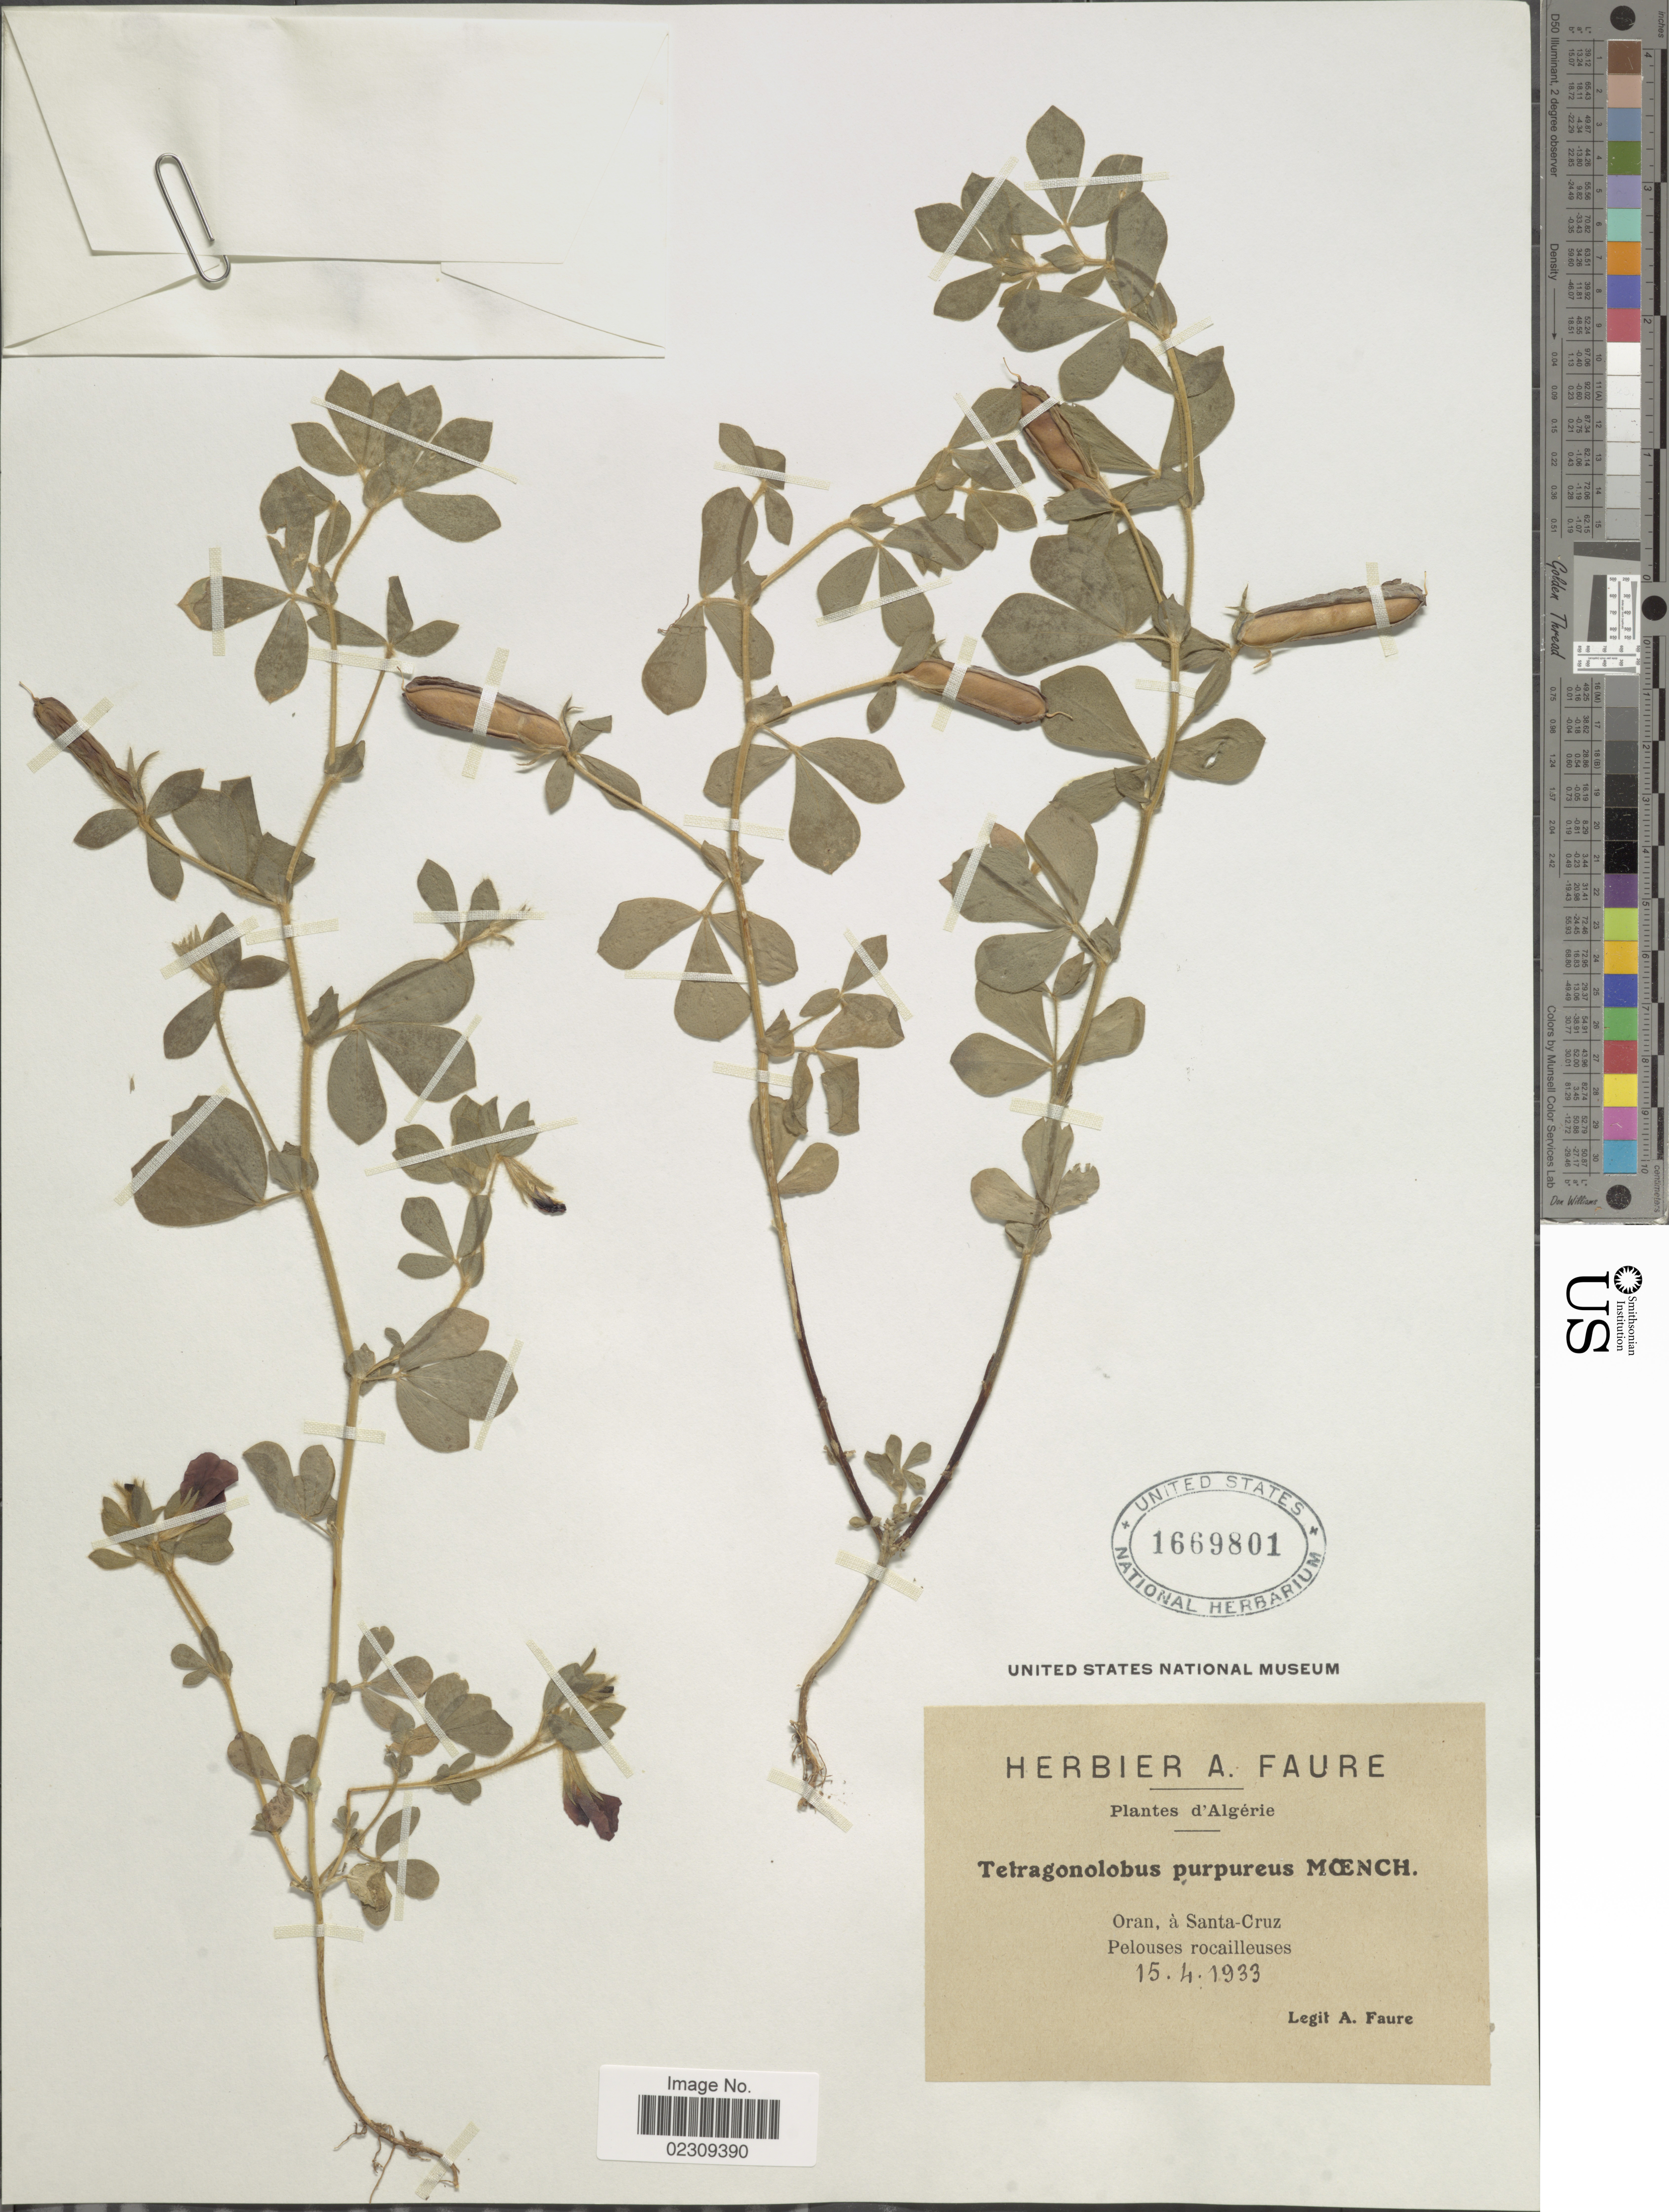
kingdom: Plantae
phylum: Tracheophyta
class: Magnoliopsida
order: Fabales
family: Fabaceae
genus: Tetragonolobus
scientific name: Tetragonolobus purpureus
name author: Moench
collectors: A. Faure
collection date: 1933-04-15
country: Algeria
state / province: Oran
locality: Santa-Cruz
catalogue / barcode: US 1669801